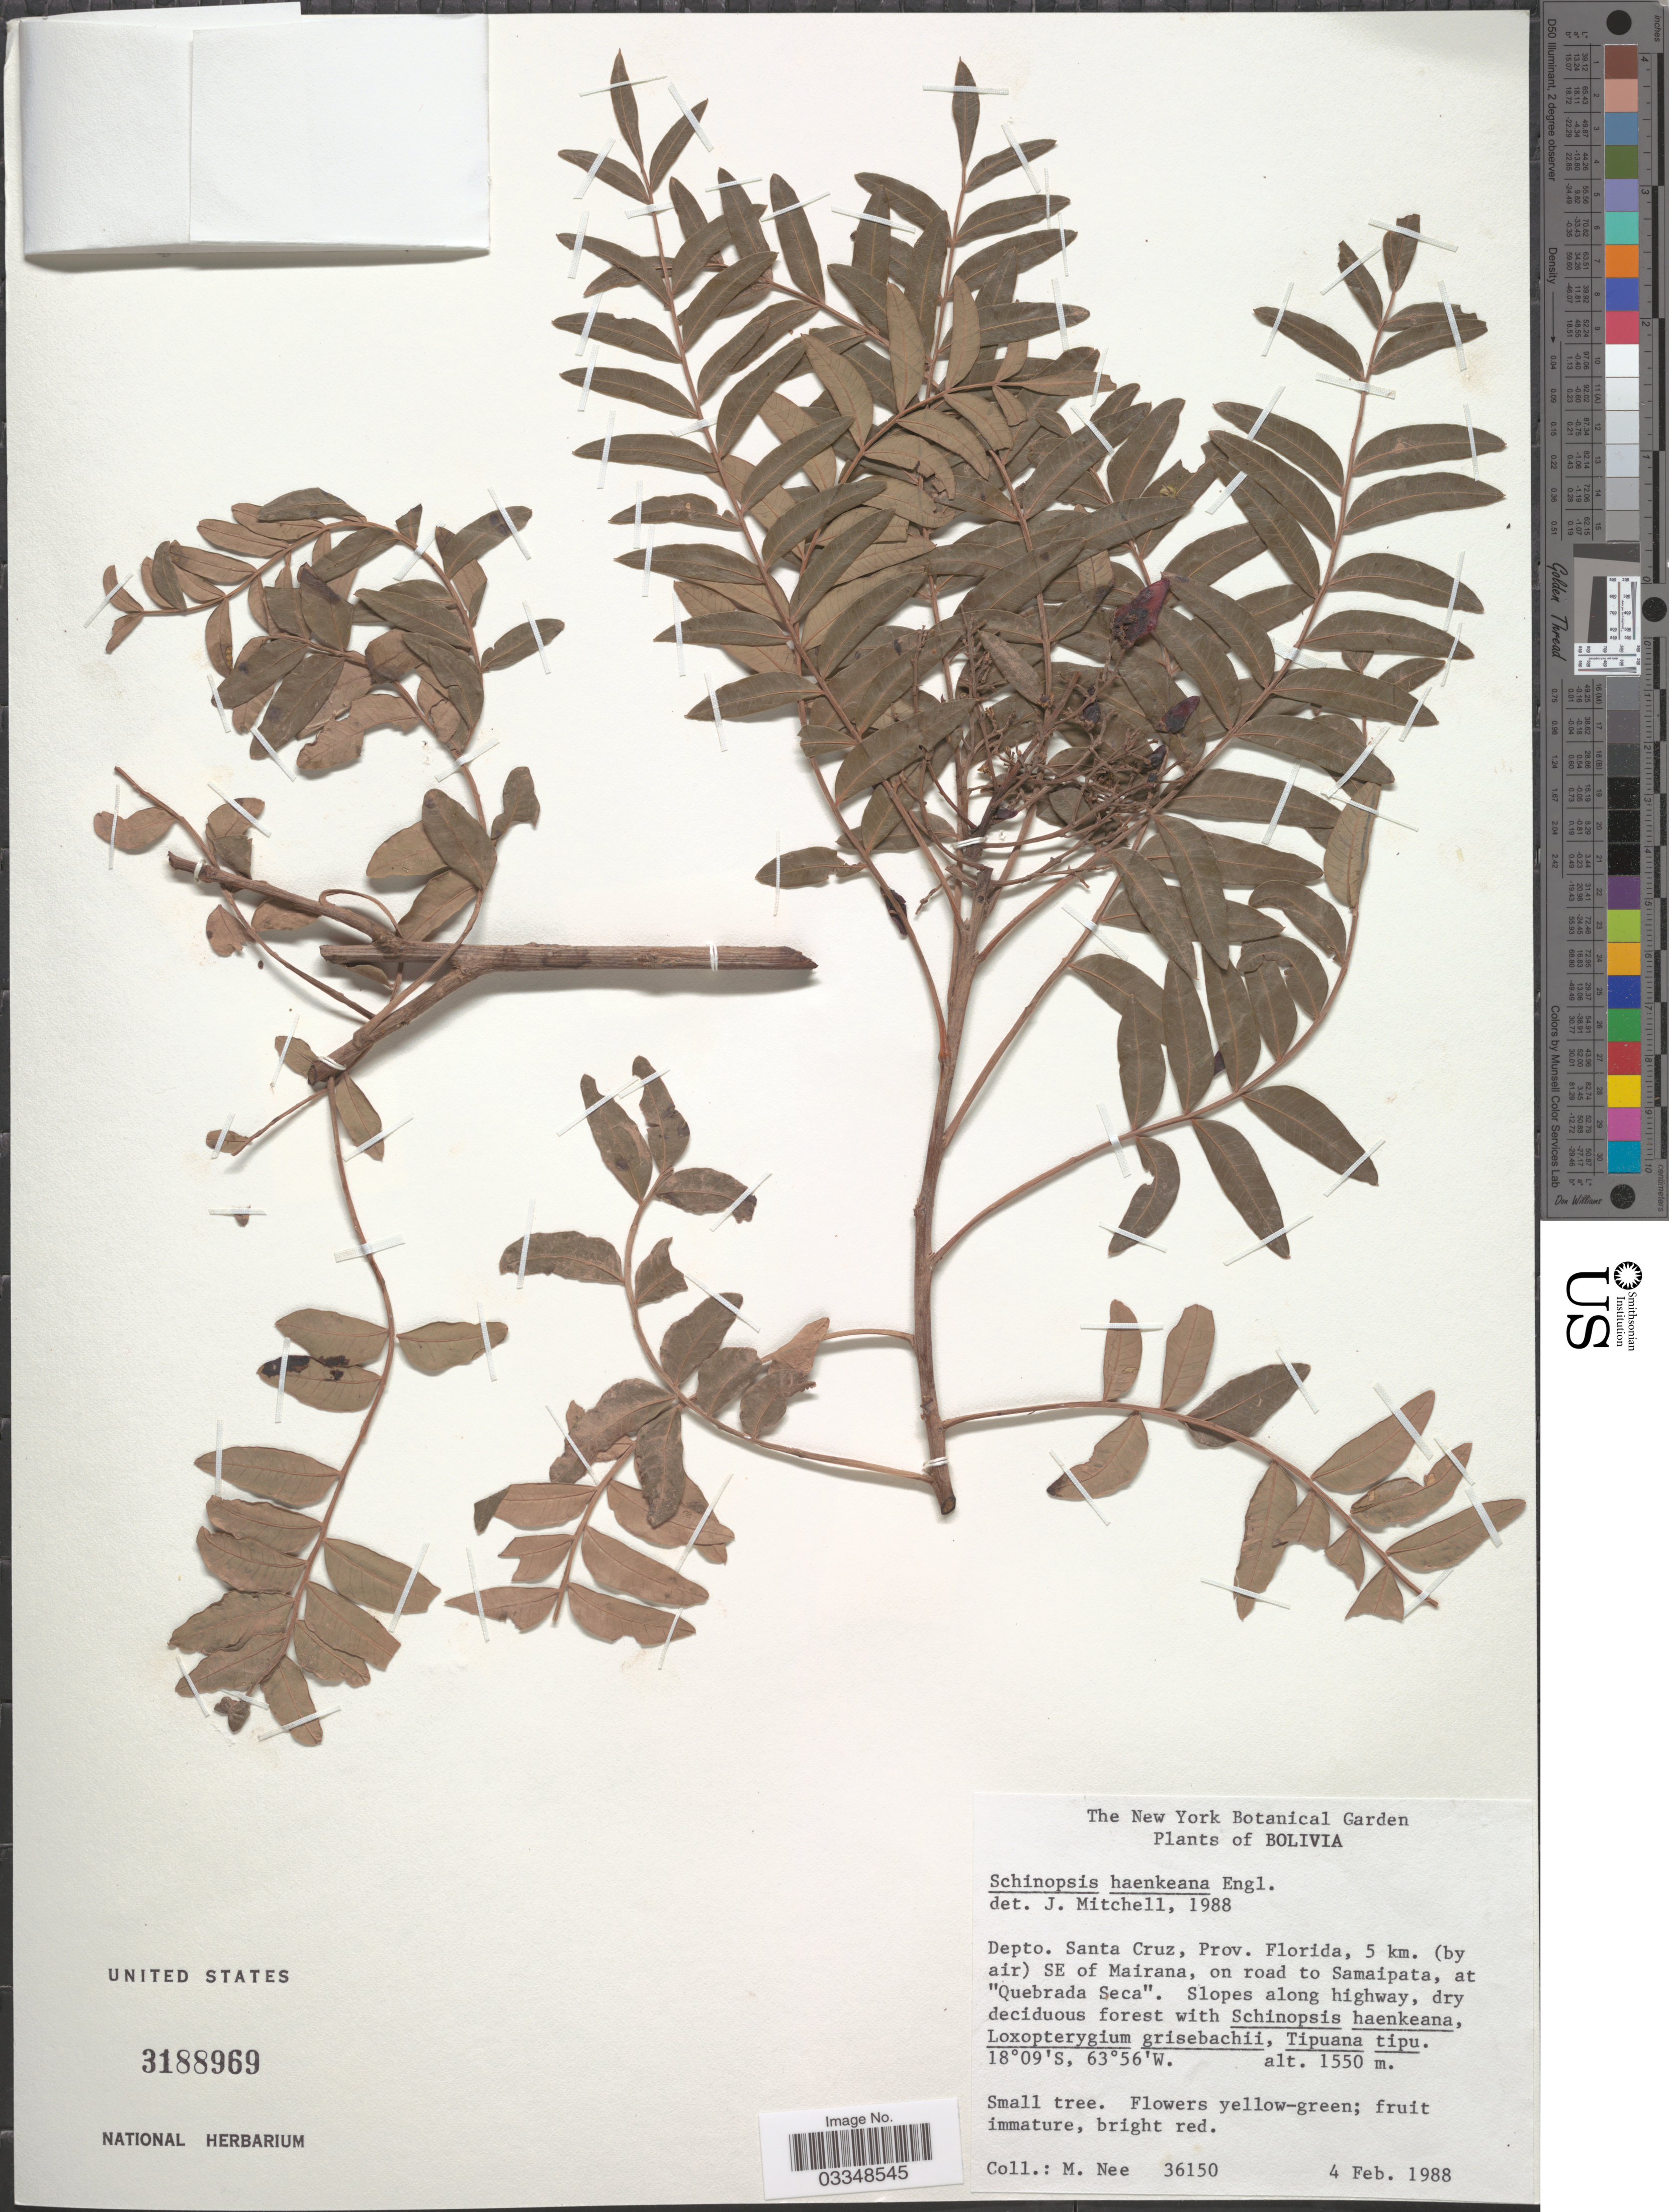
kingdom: Plantae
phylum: Tracheophyta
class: Magnoliopsida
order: Sapindales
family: Anacardiaceae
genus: Schinopsis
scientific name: Schinopsis haenkeana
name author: Engl.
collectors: M. Nee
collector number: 36150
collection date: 1988-02-04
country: Bolivia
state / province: Santa Cruz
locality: Depto. Santa Cruz, Prov. Florida, 5 km. (by air) SE of Mairana, on road to Samaipata, at "Quebrada Seca".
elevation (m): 1550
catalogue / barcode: US 3188969